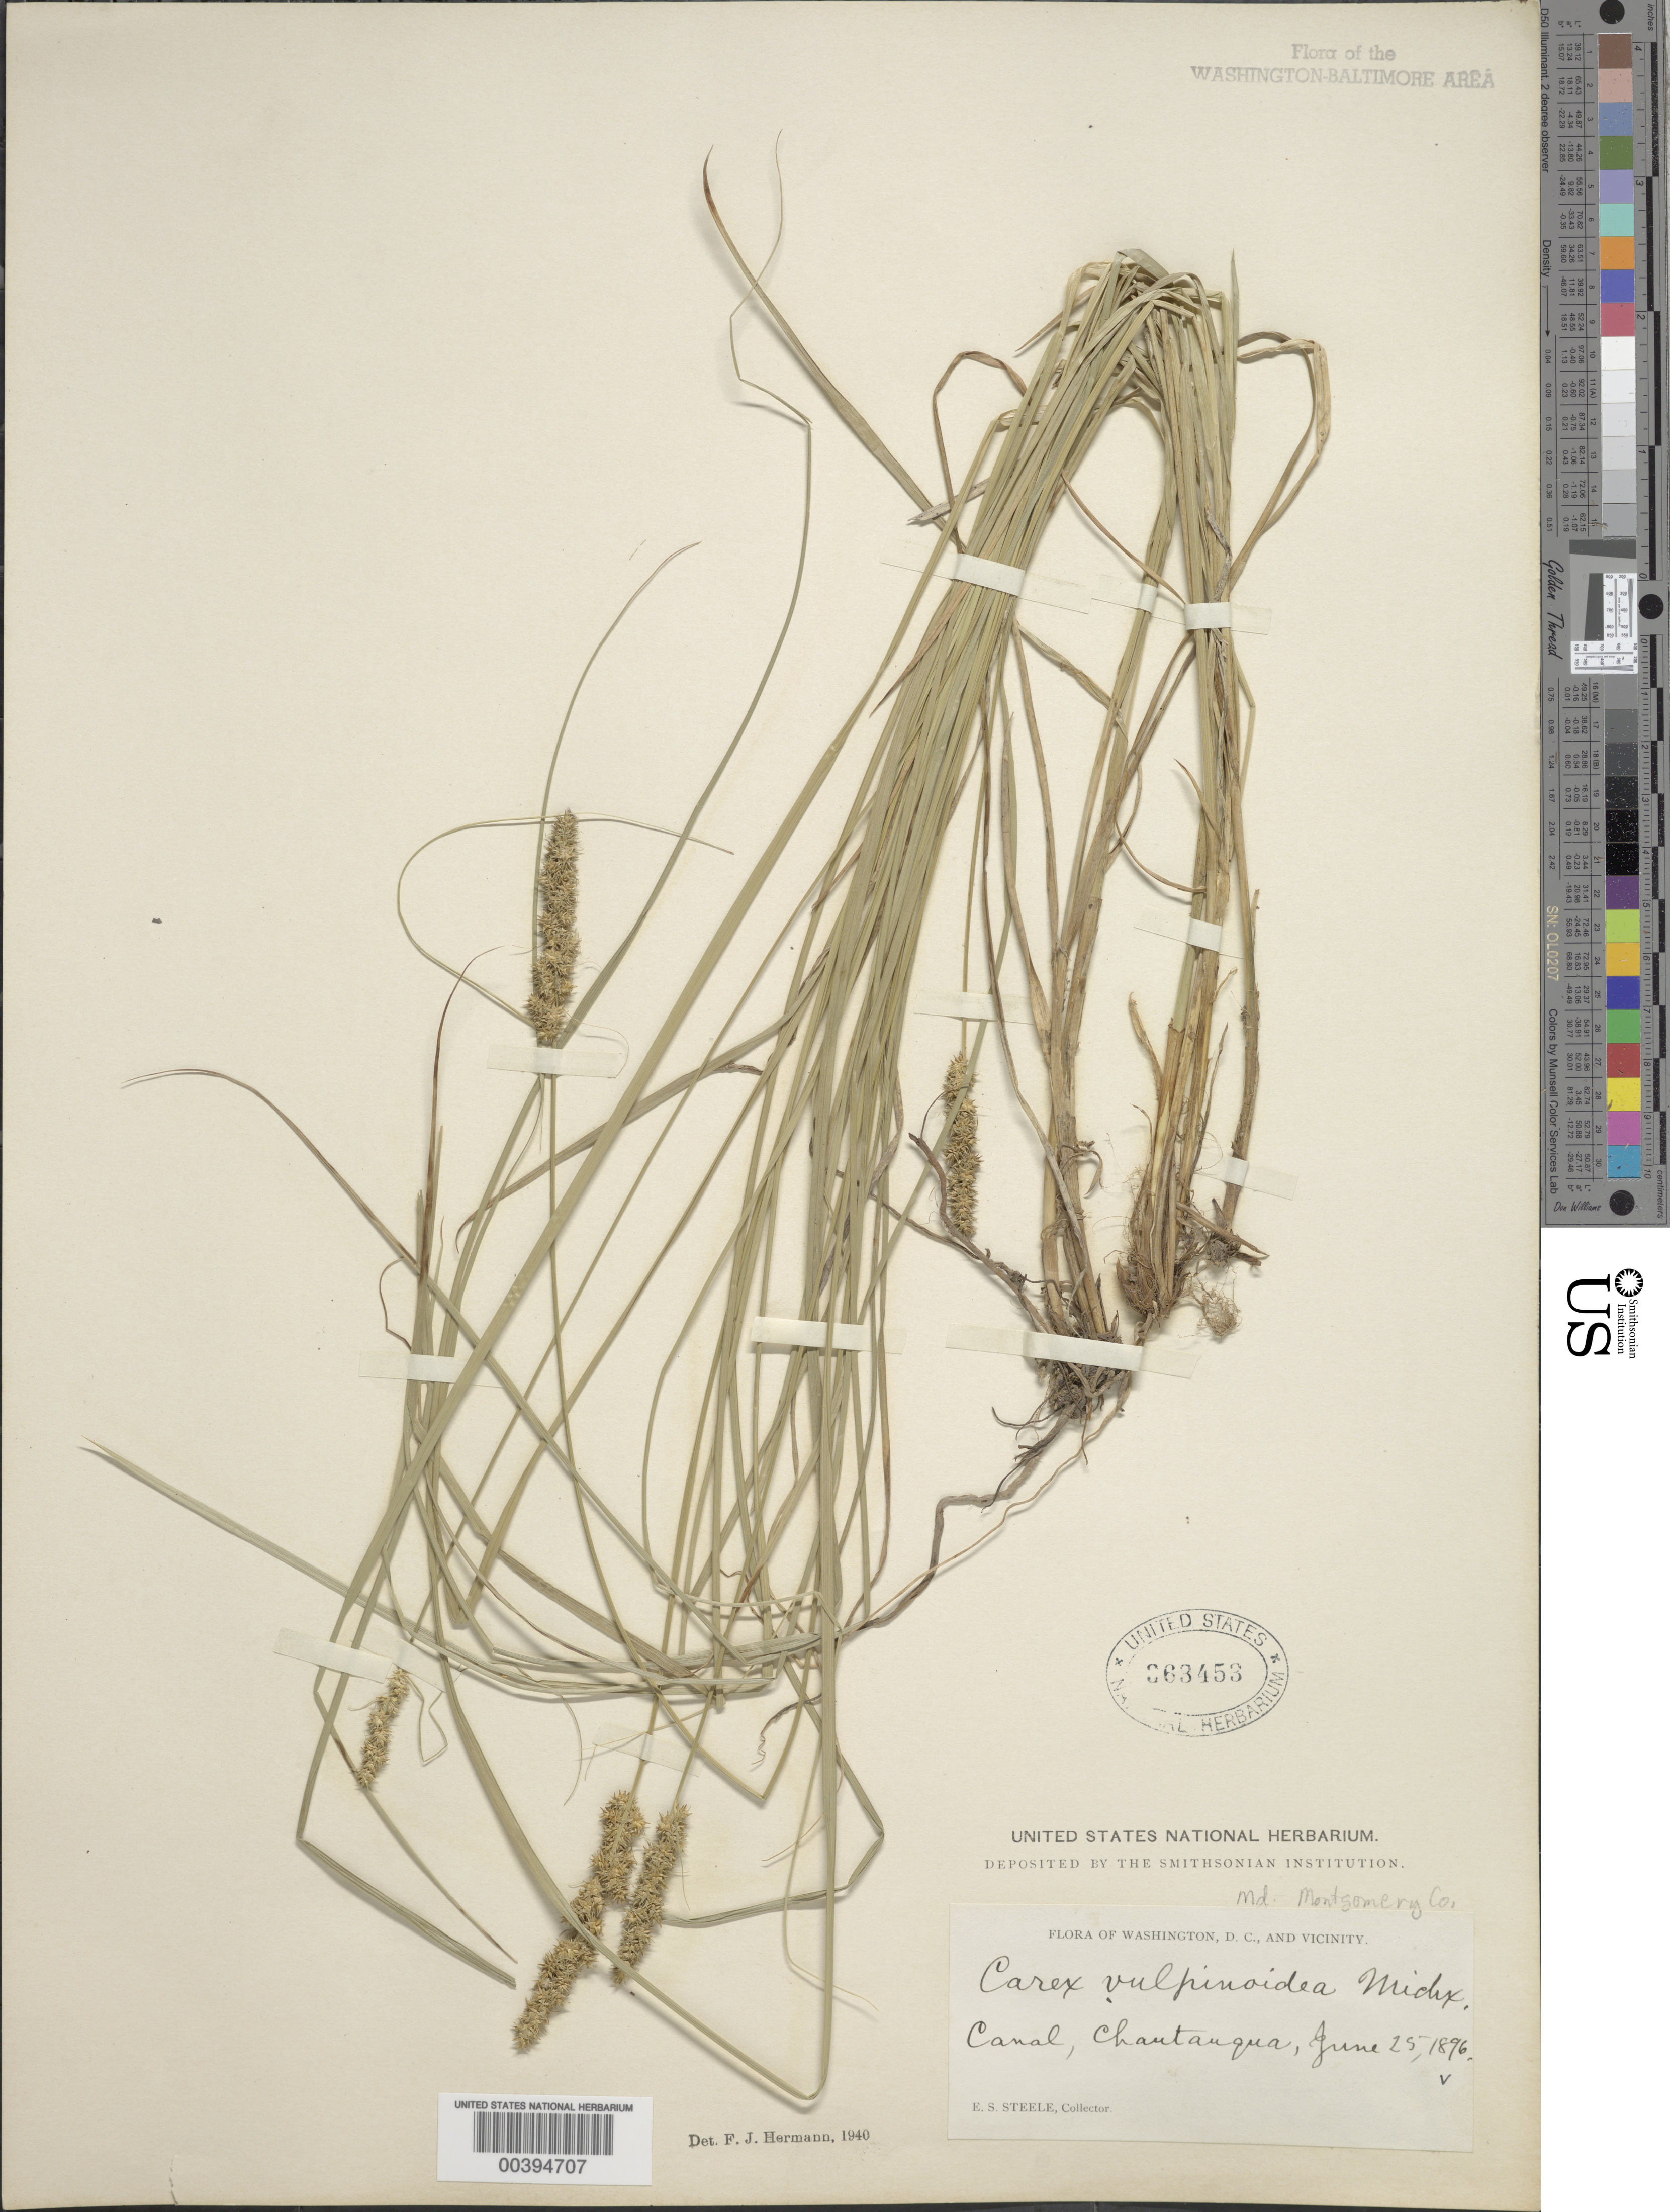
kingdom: Plantae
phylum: Tracheophyta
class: Liliopsida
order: Poales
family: Cyperaceae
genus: Carex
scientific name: Carex vulpinoidea Michx.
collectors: E. Steele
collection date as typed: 25 Jun 1896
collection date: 1896-06-25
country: United States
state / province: Maryland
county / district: Montgomery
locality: C. & O. Canal, Chautauqua C. & O. Canal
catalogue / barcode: US 363453